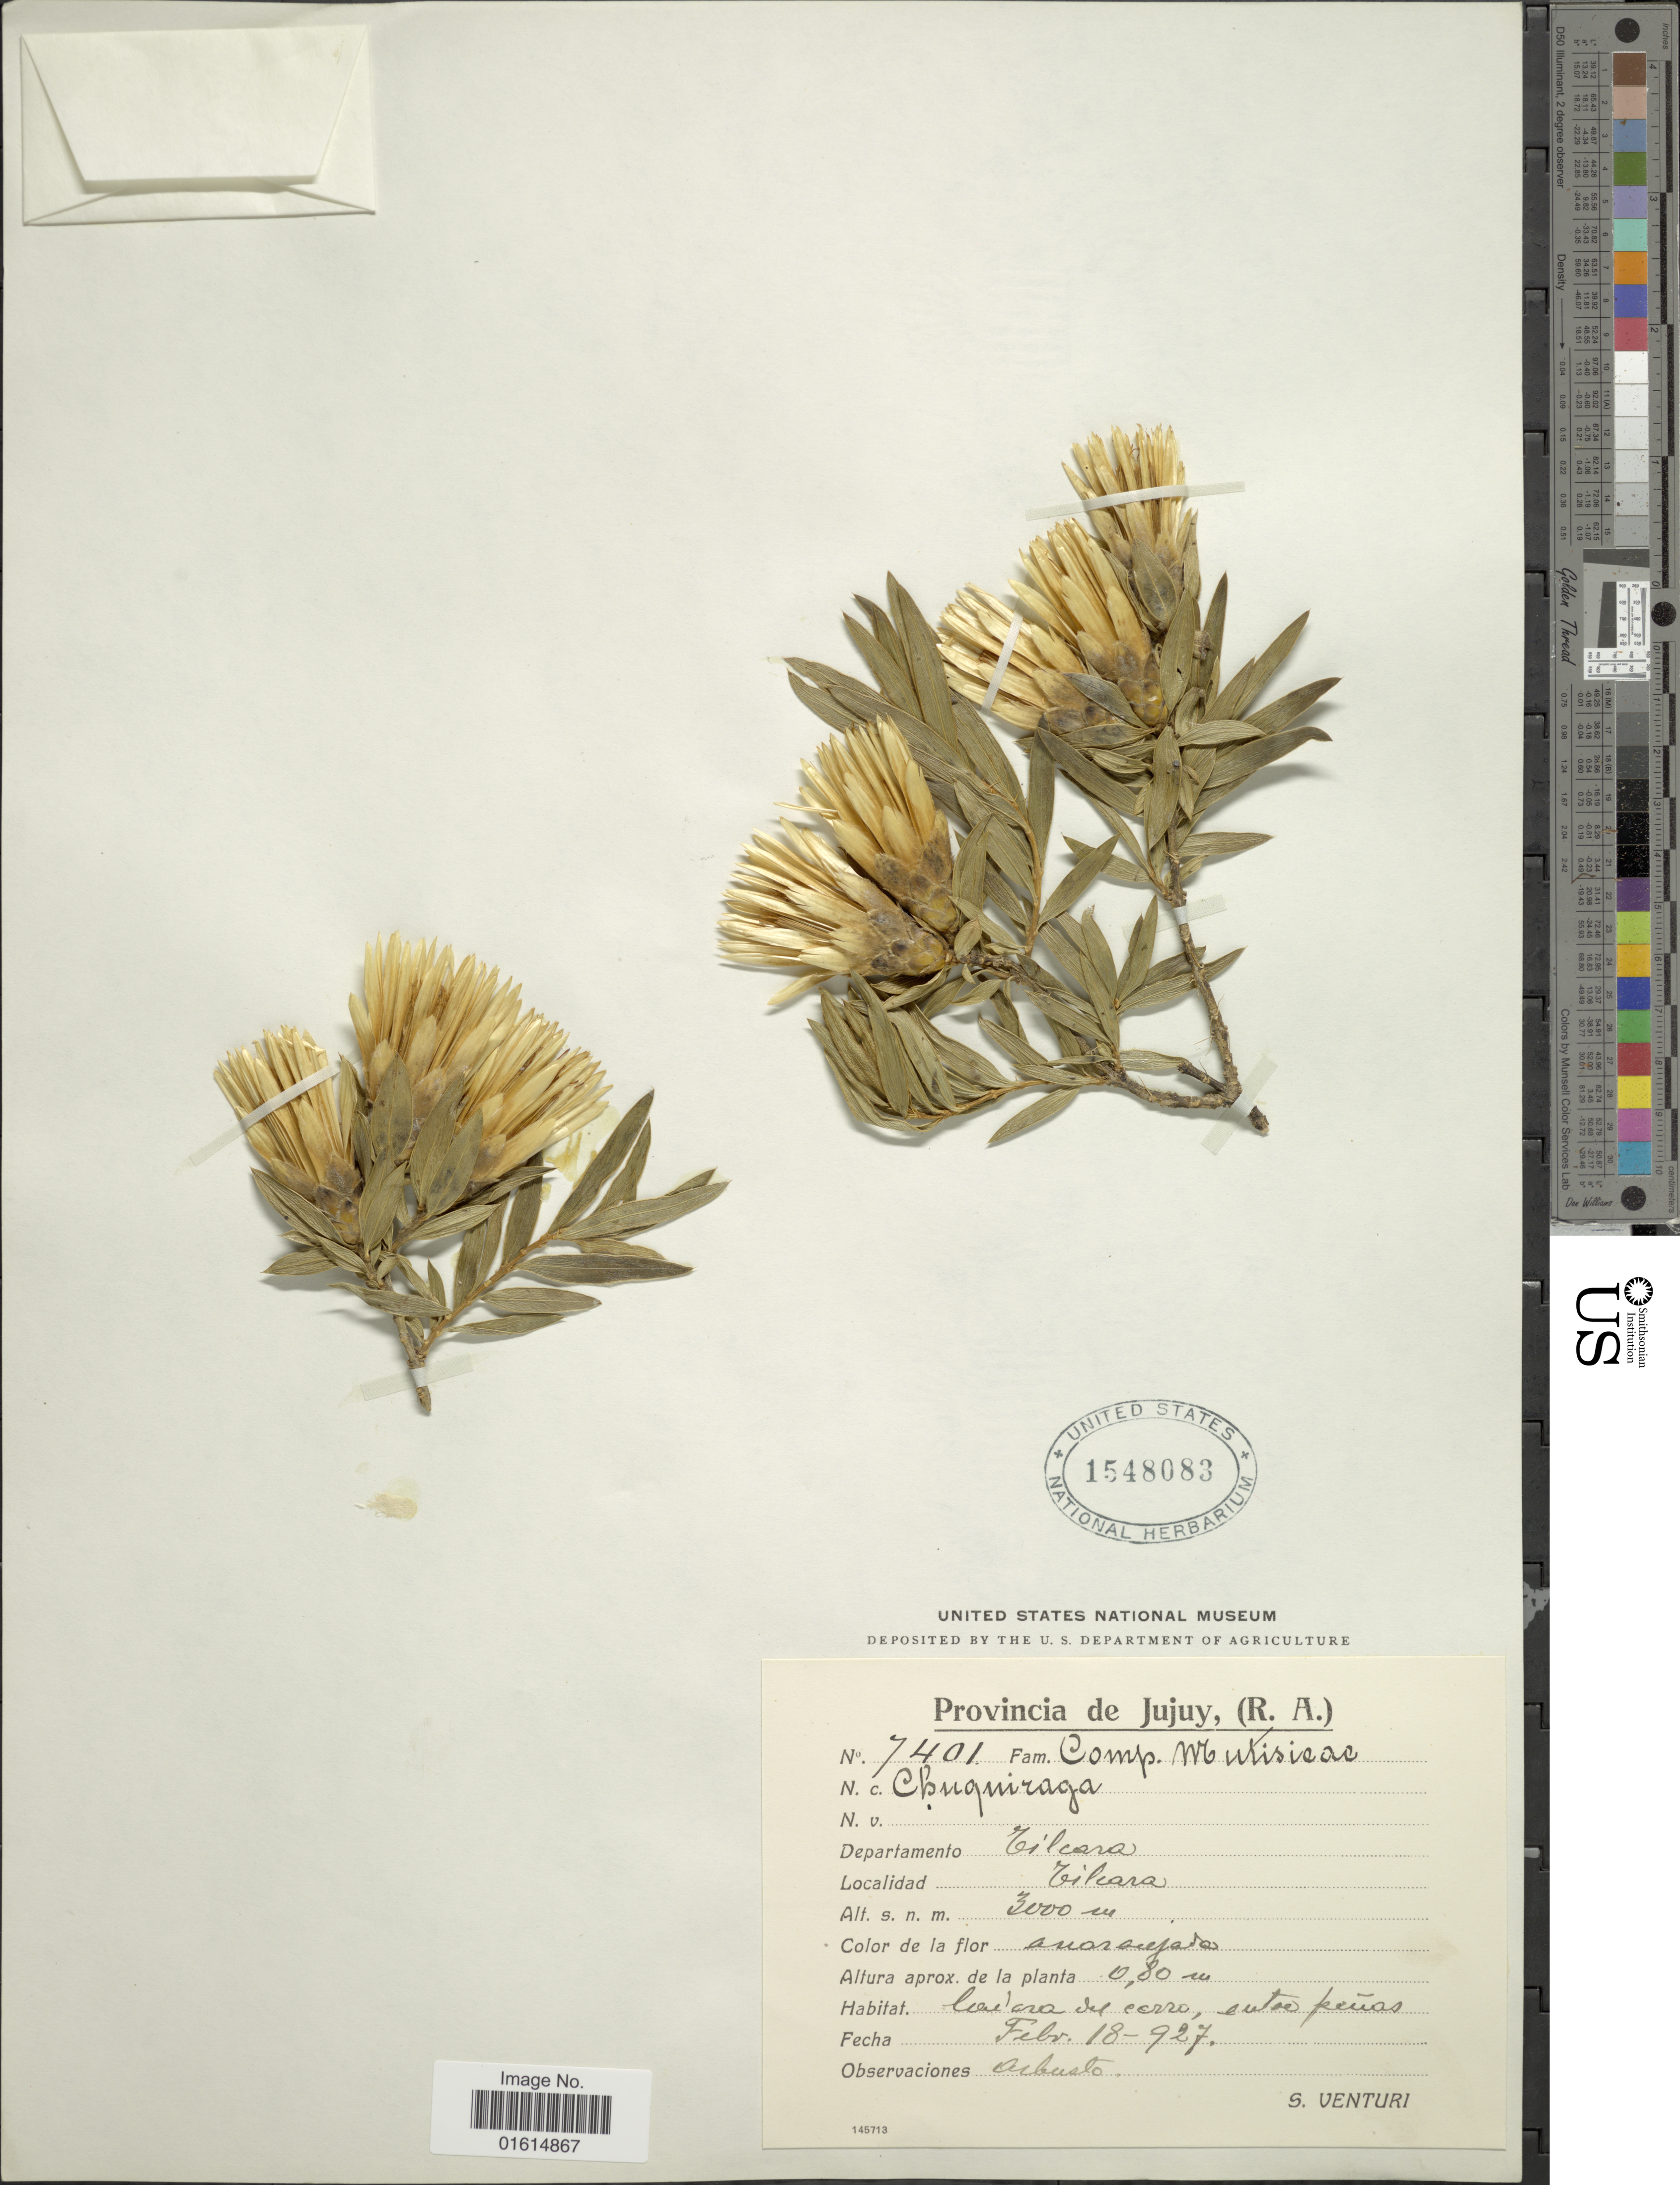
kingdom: Plantae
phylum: Tracheophyta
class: Magnoliopsida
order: Asterales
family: Asteraceae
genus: Chuquiraga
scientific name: Chuquiraga chrysantha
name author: Fielding & Gardner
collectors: S. Venturi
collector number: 7401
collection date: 1927-02-18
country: Argentina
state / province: Jujuy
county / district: Tilcara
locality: Tilcara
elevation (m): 3000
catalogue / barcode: US 1548083